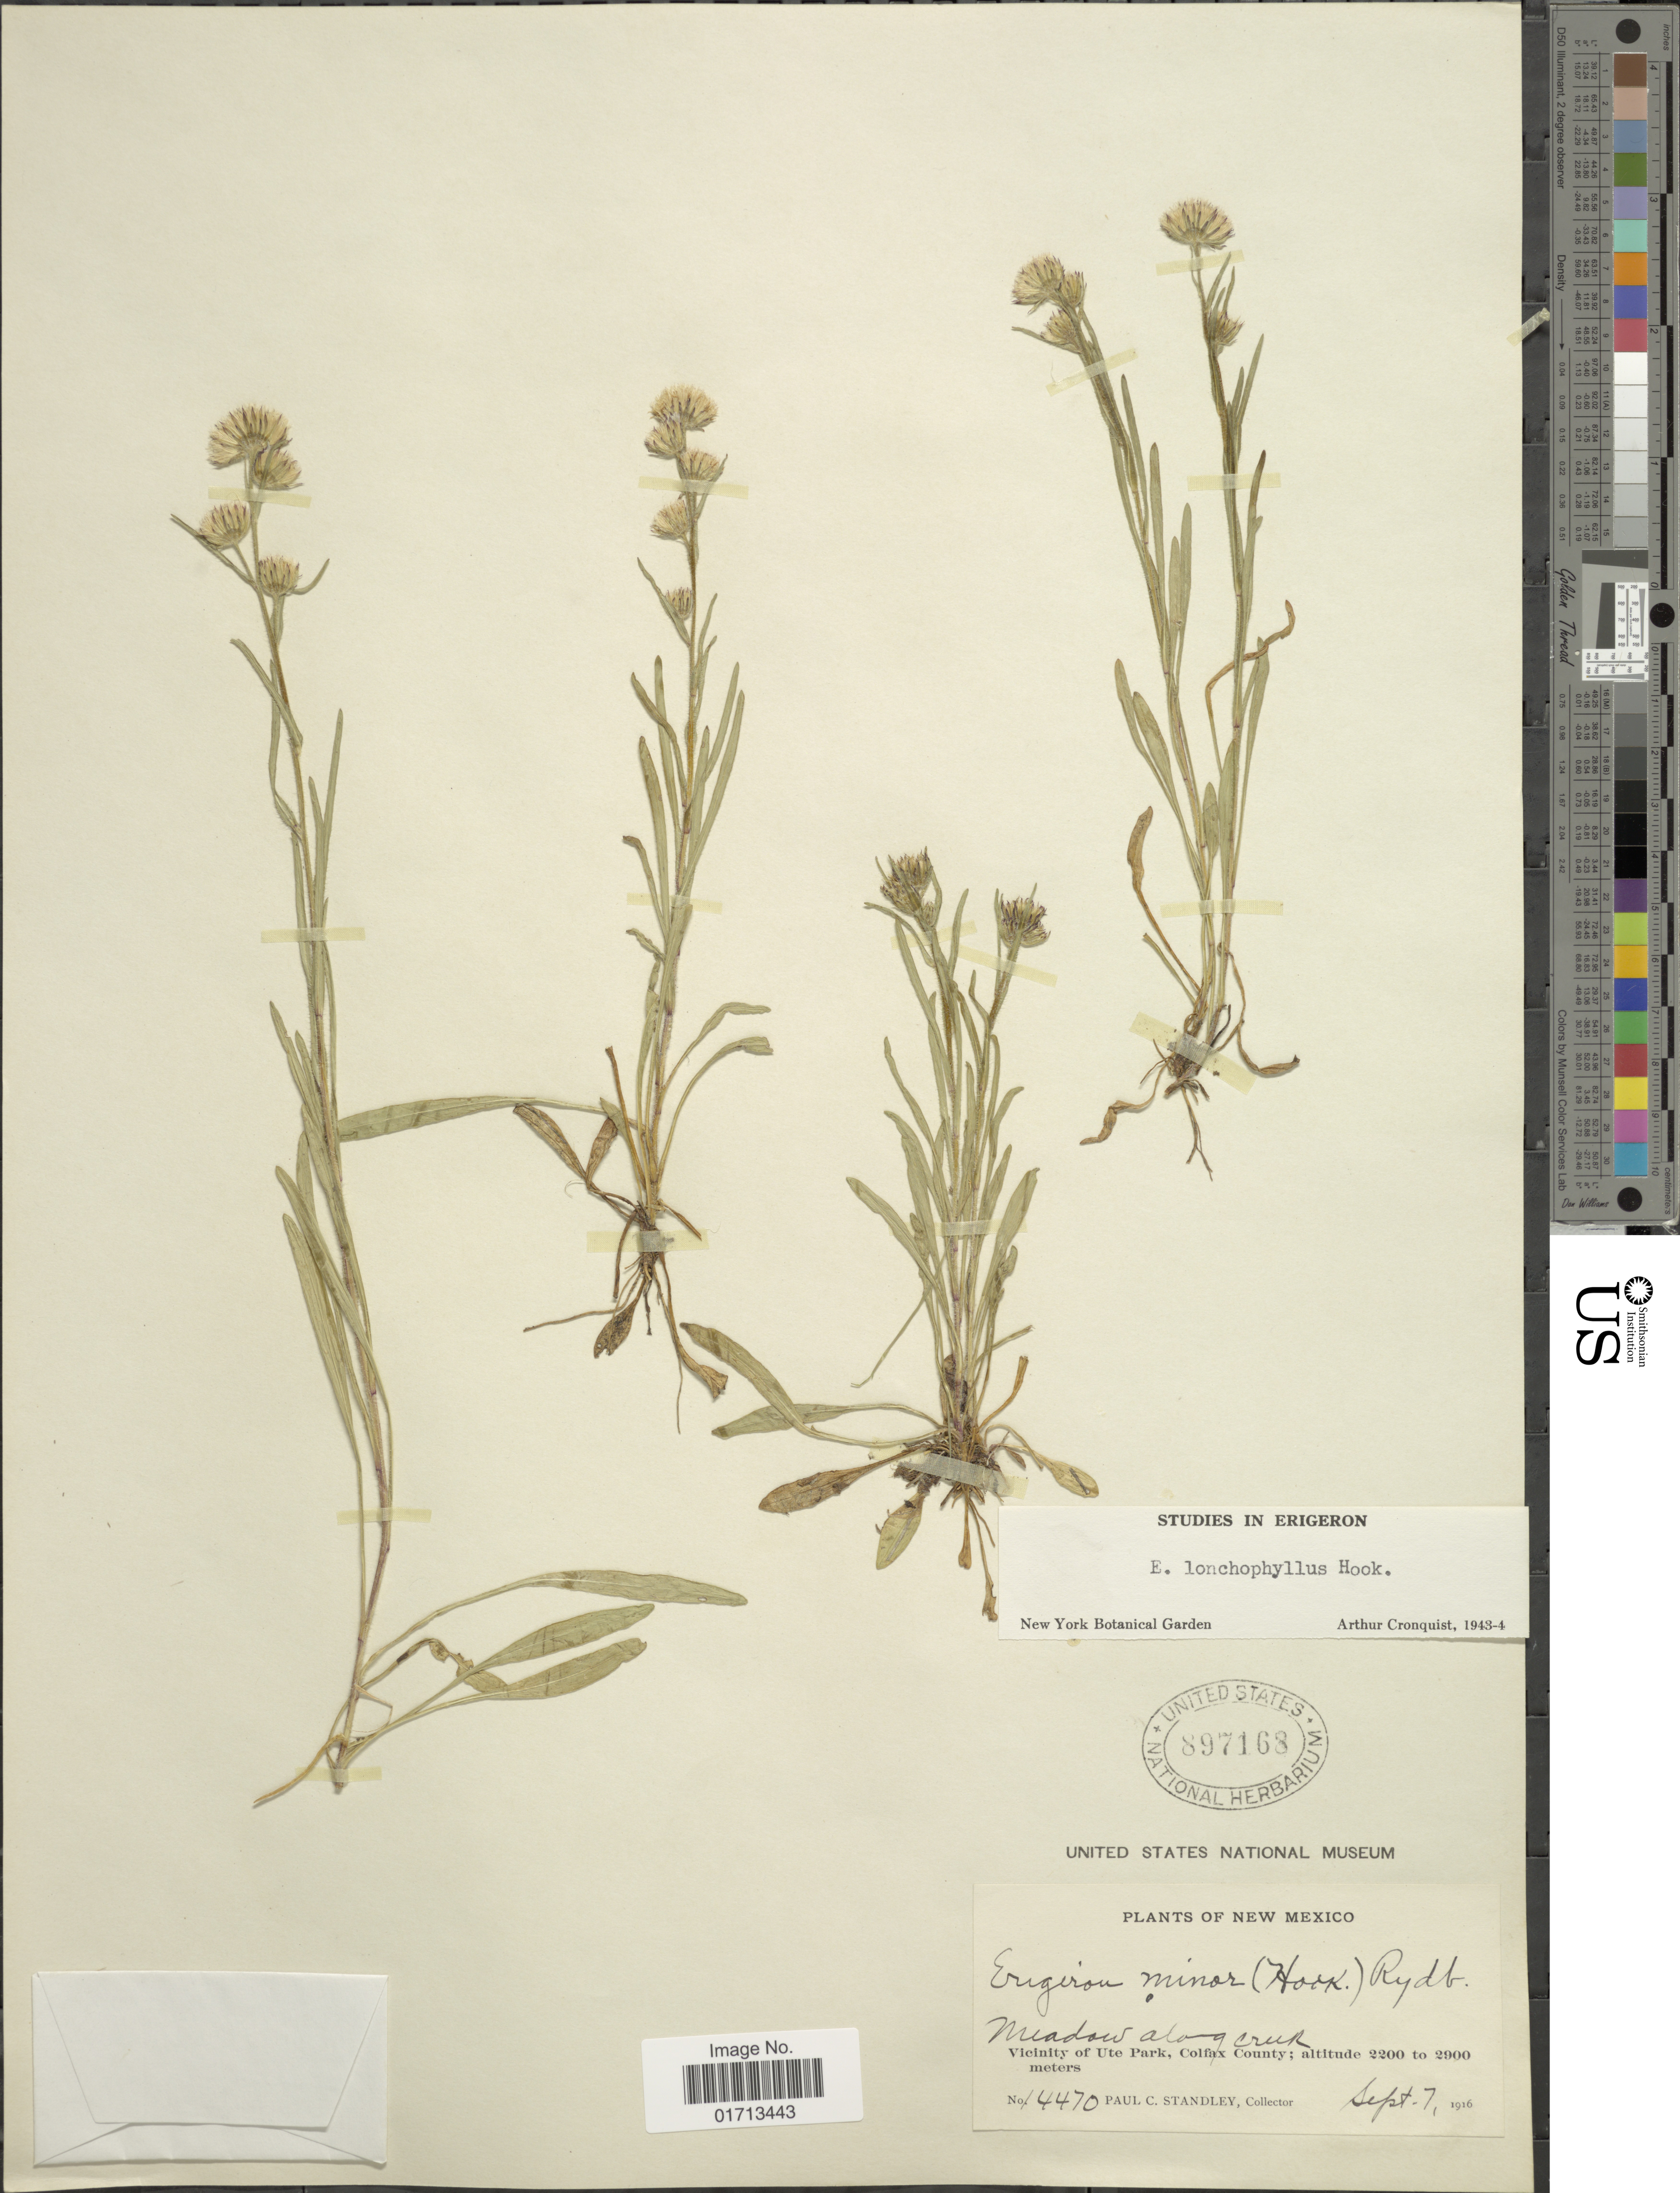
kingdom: Plantae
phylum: Tracheophyta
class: Magnoliopsida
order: Asterales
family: Asteraceae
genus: Erigeron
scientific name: Erigeron lonchophyllus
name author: Hook.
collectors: P. C. Standley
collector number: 14470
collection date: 1916-09-07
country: United States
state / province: New Mexico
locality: Vicinity of Ute Park, Colfax County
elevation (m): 2200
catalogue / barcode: US 897168